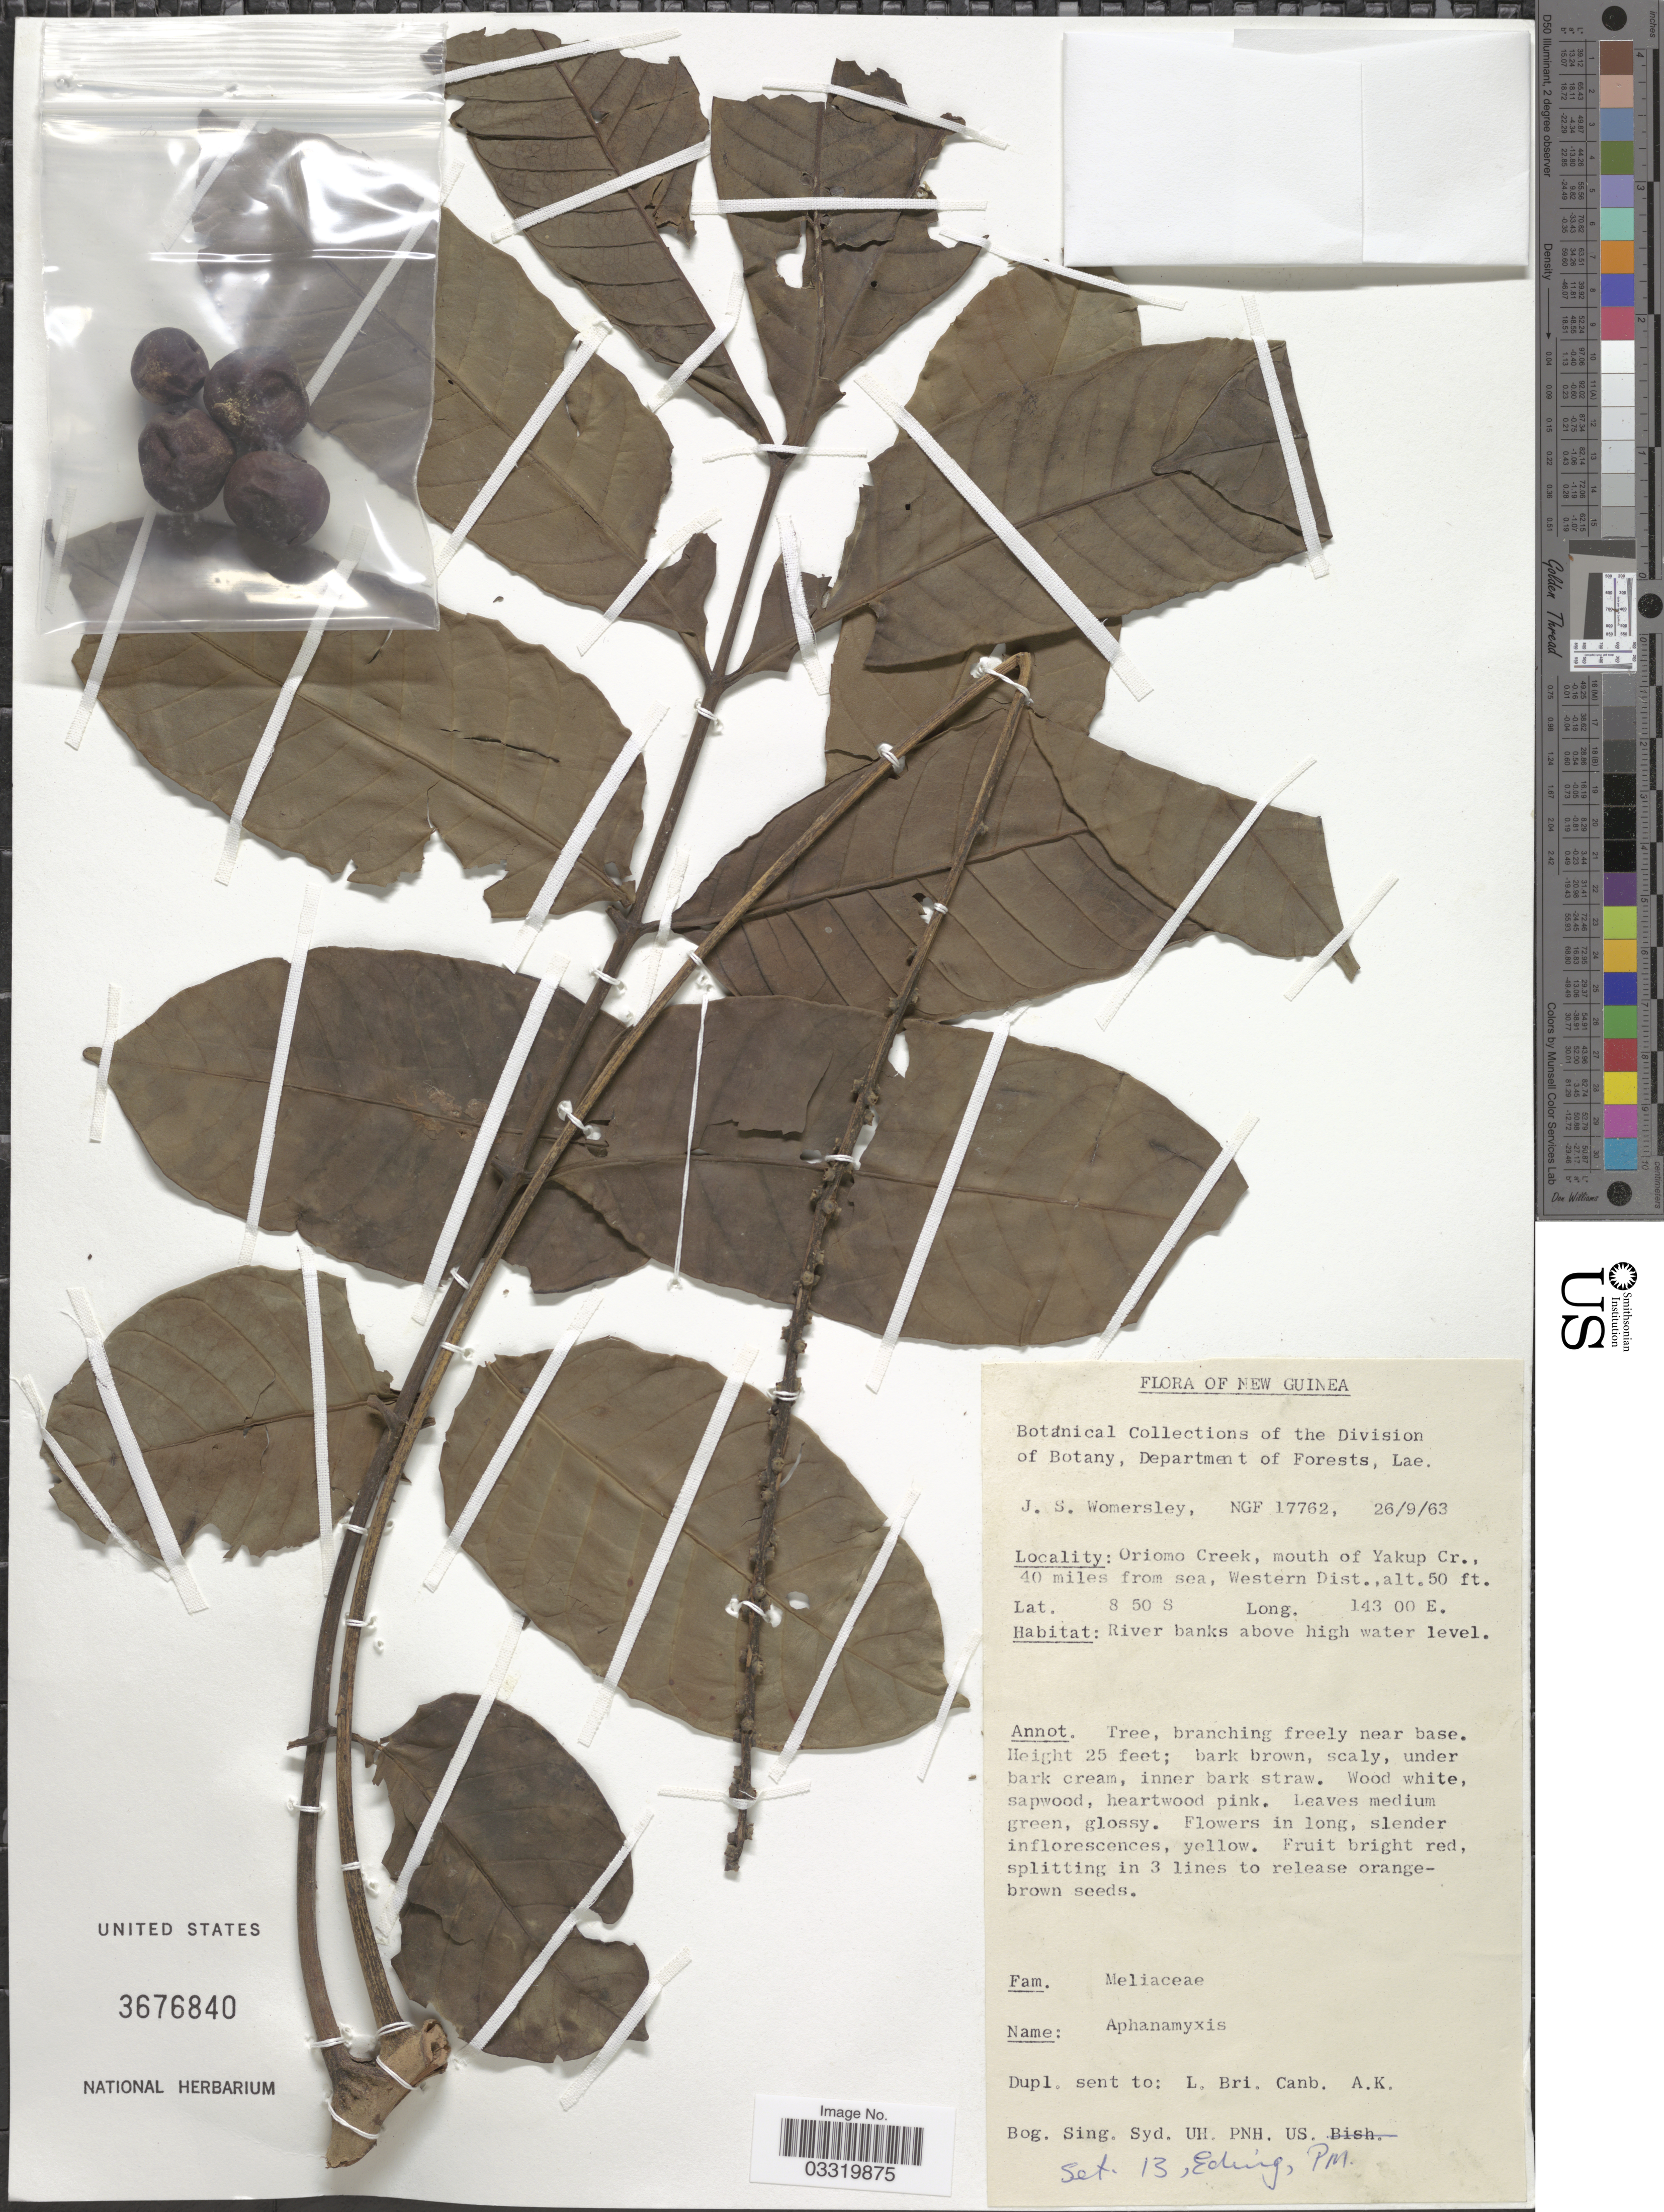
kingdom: Plantae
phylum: Tracheophyta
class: Magnoliopsida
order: Sapindales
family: Meliaceae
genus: Aphanamixis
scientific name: Aphanamixis sp.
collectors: J. S. Womersley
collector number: NGF17762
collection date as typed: Transcribed d/m/y: 26/9/63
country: Papua New Guinea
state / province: Manus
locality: New Guinea, Oriomo Creek, mouth of Yakup Cr., 40 miles from sea, Western Dist,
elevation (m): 15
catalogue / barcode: US 3676840